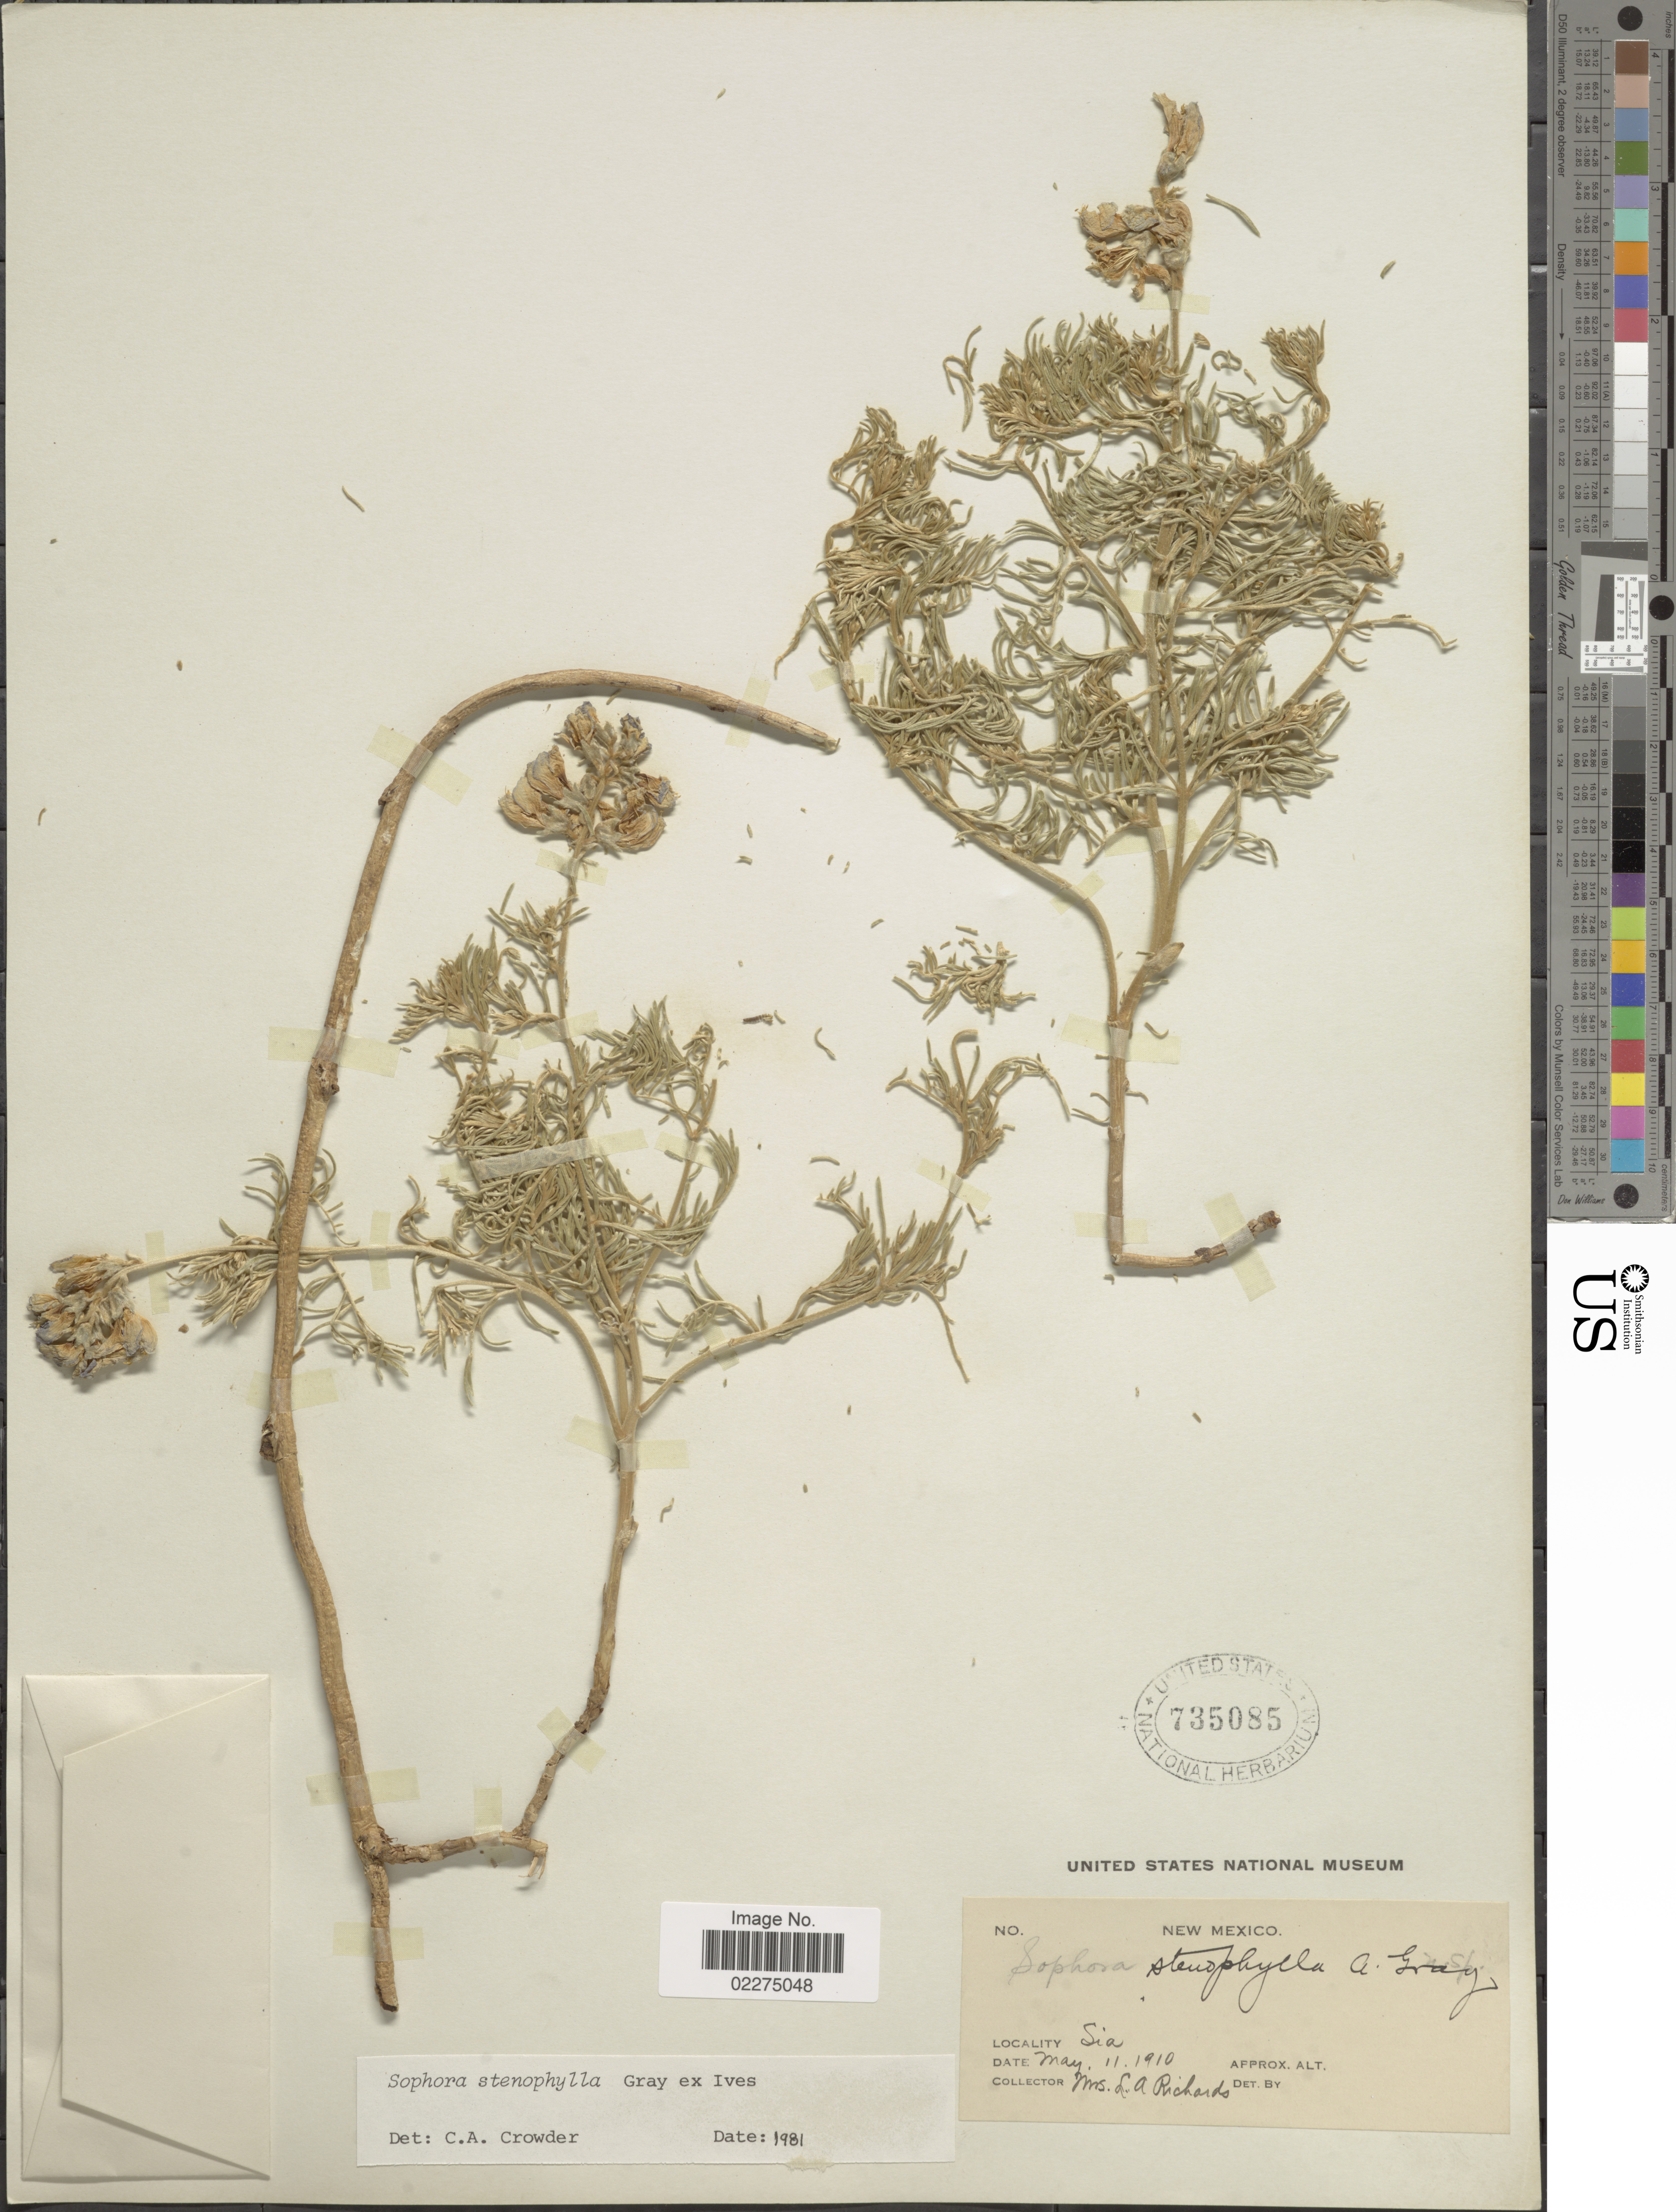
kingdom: Plantae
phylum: Tracheophyta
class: Magnoliopsida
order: Fabales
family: Fabaceae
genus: Sophora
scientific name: Sophora stenophylla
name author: A. Gray in Ives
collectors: L. Richards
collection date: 1910-05-11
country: United States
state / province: New Mexico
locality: Sia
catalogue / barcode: US 735085